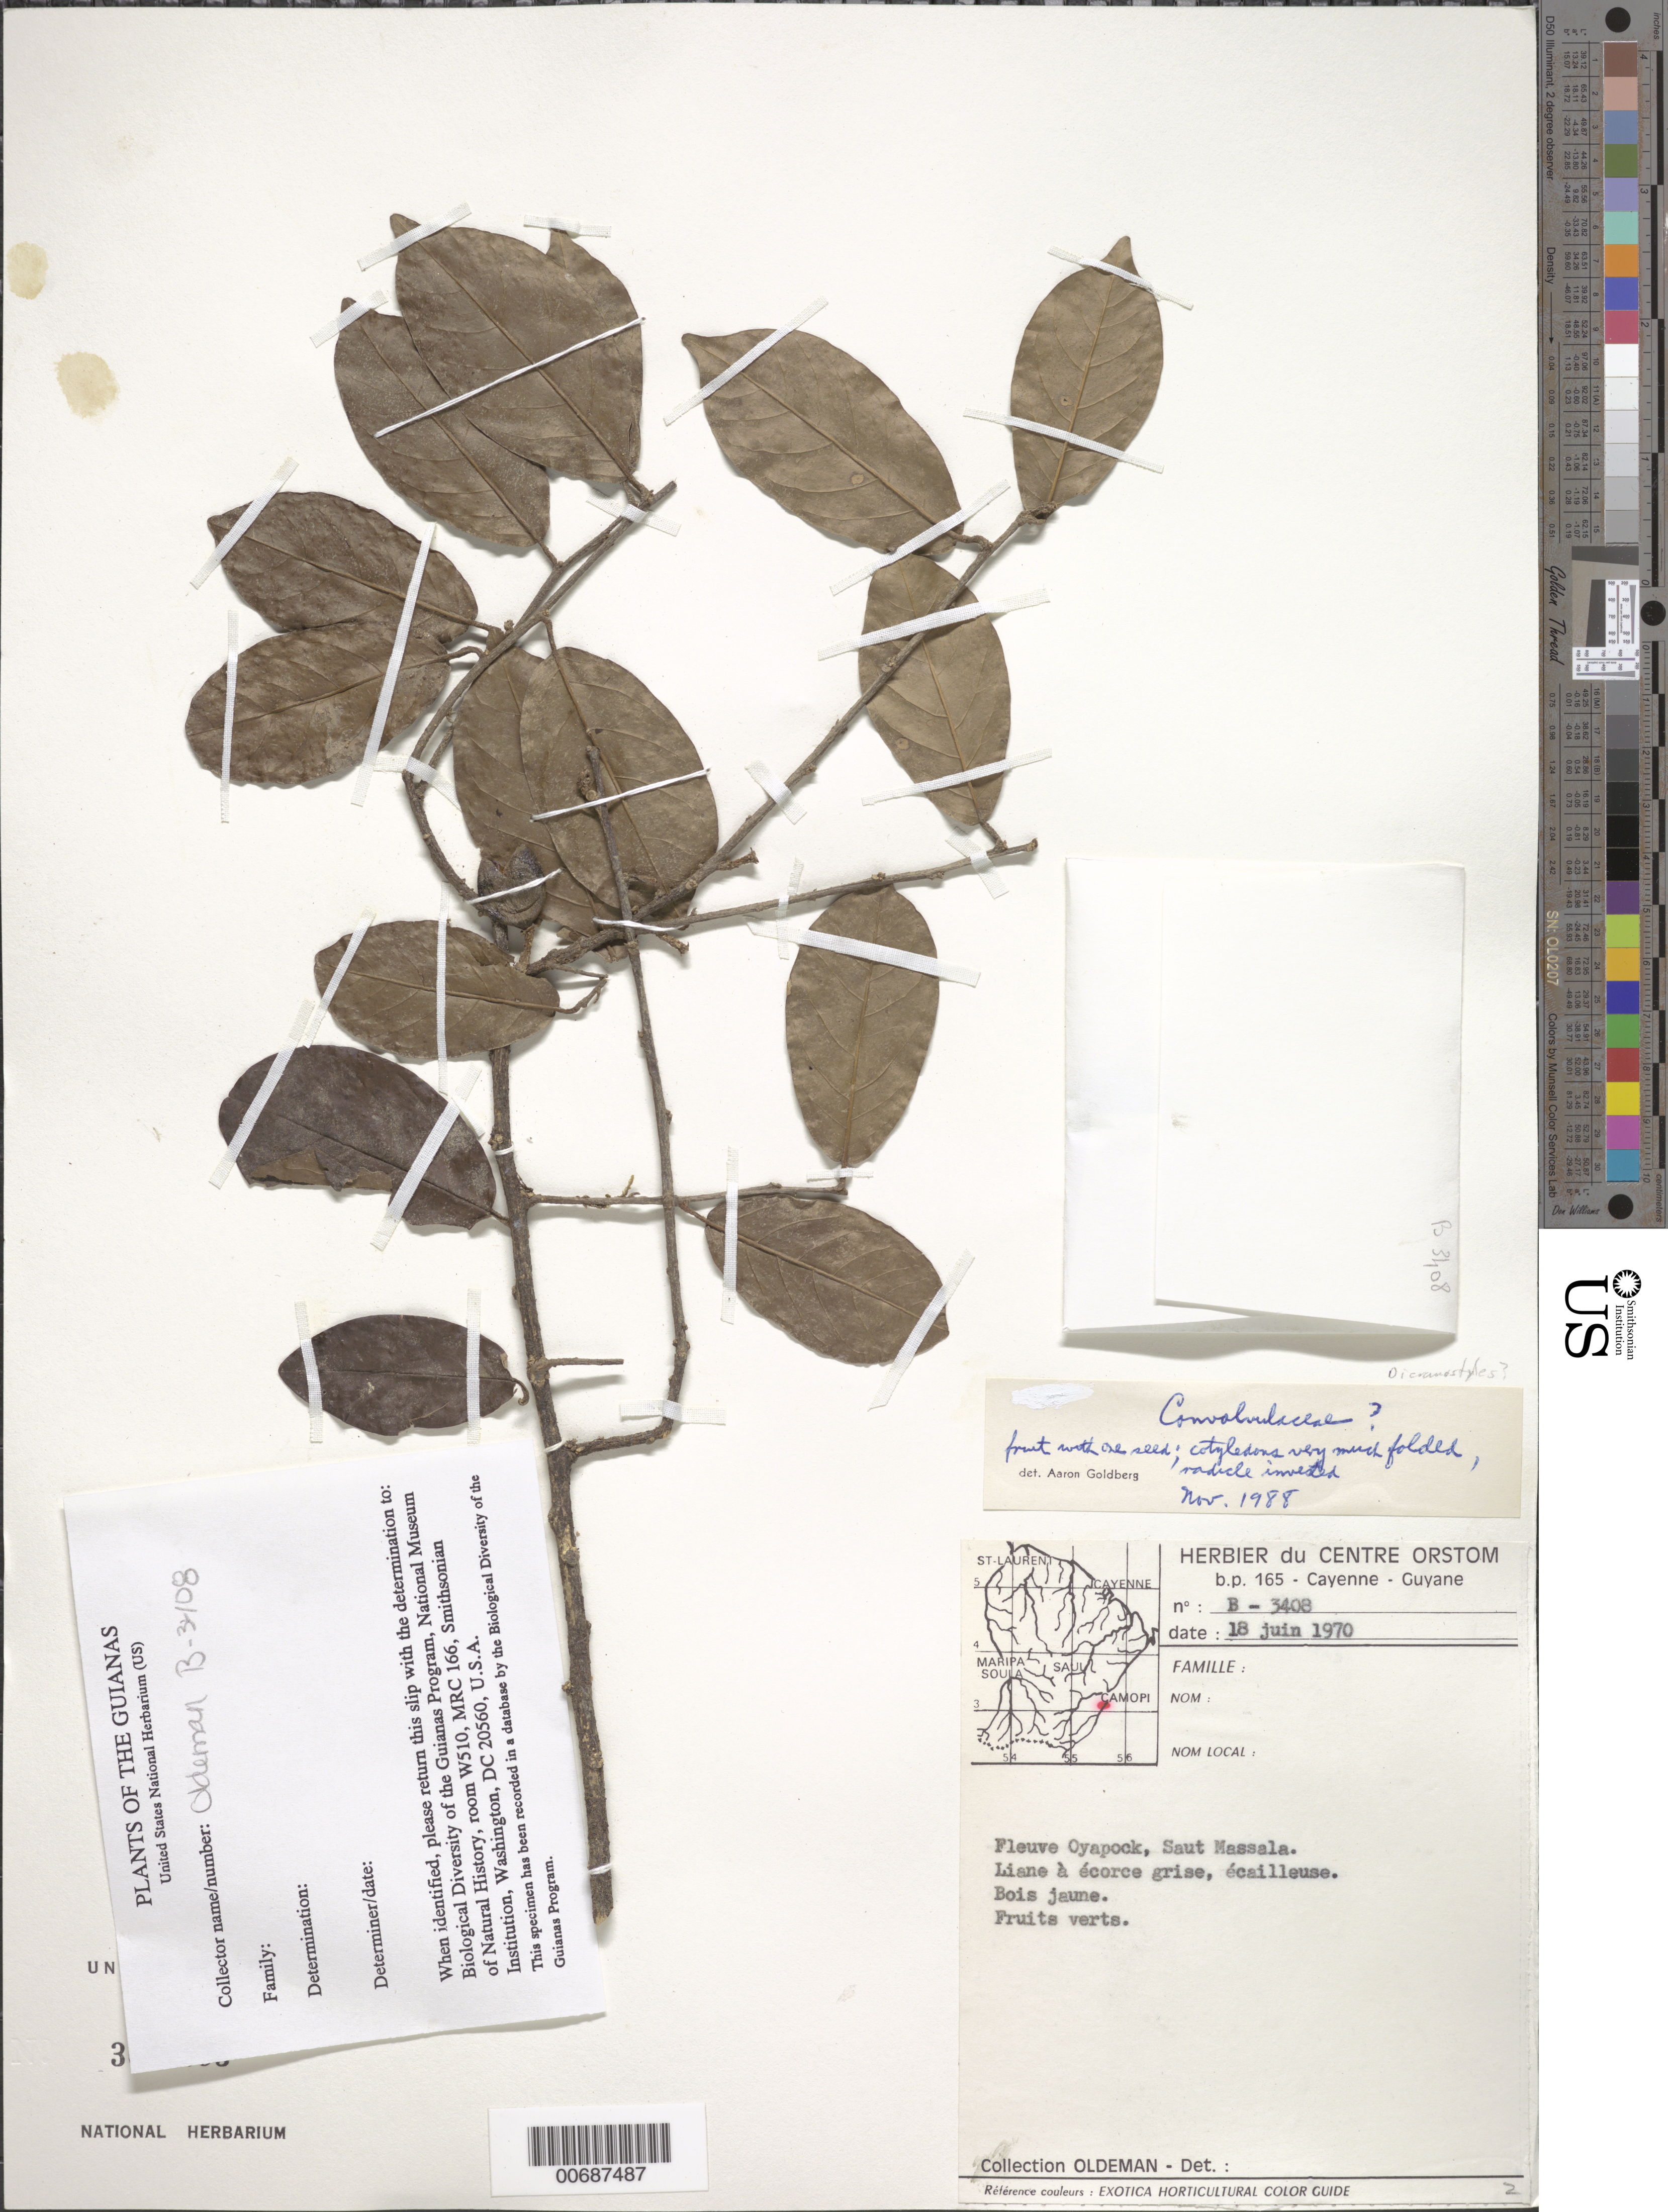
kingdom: Plantae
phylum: Tracheophyta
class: Magnoliopsida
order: Solanales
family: Convolvulaceae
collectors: R. Oldeman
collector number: B 3408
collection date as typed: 18-Jun-70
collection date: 1970-06-18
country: French Guiana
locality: Fleuve Oyapock, Le Saut Massala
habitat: Riverside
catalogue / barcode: US 3094293